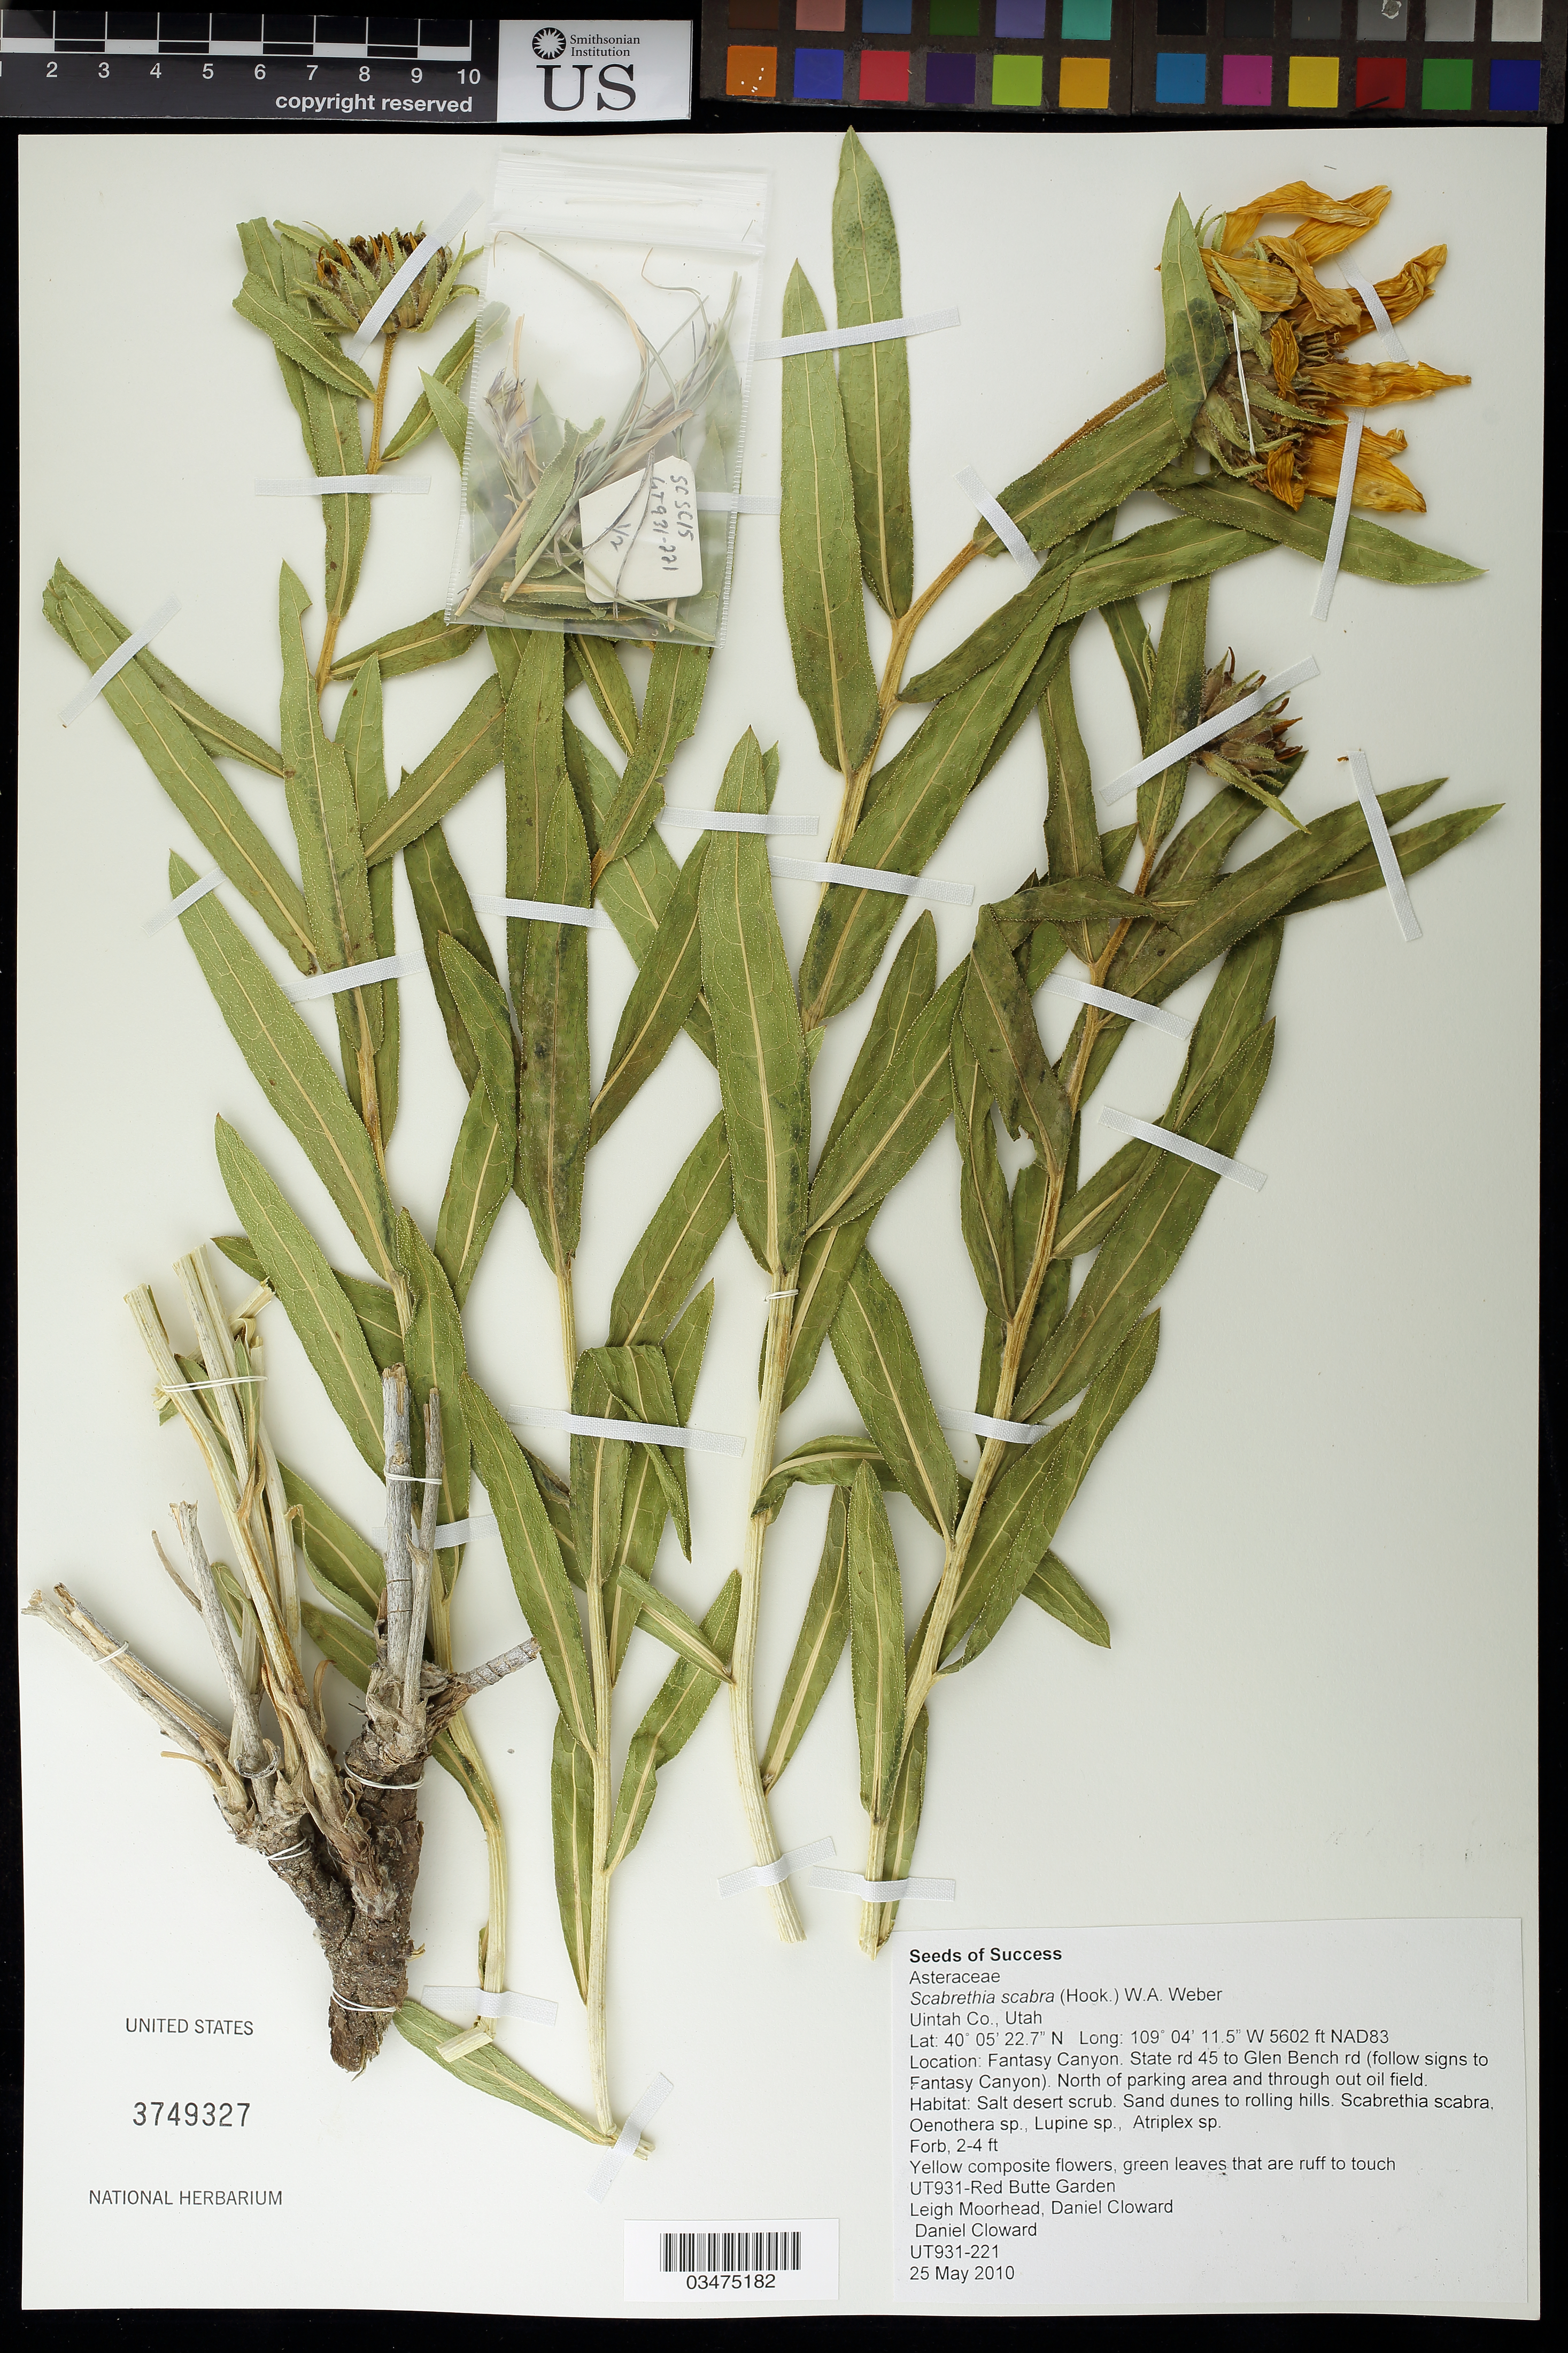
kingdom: Plantae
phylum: Tracheophyta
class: Magnoliopsida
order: Asterales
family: Asteraceae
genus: Scabrethia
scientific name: Scabrethia scabra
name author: (Hook.) W.A. Weber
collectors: L. Moorhead & D. Cloward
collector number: UT931-221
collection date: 2010-05-25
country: United States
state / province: Utah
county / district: Uintah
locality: Fantasy Canyon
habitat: Salt desert scrub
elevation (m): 1707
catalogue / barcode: US 3749327